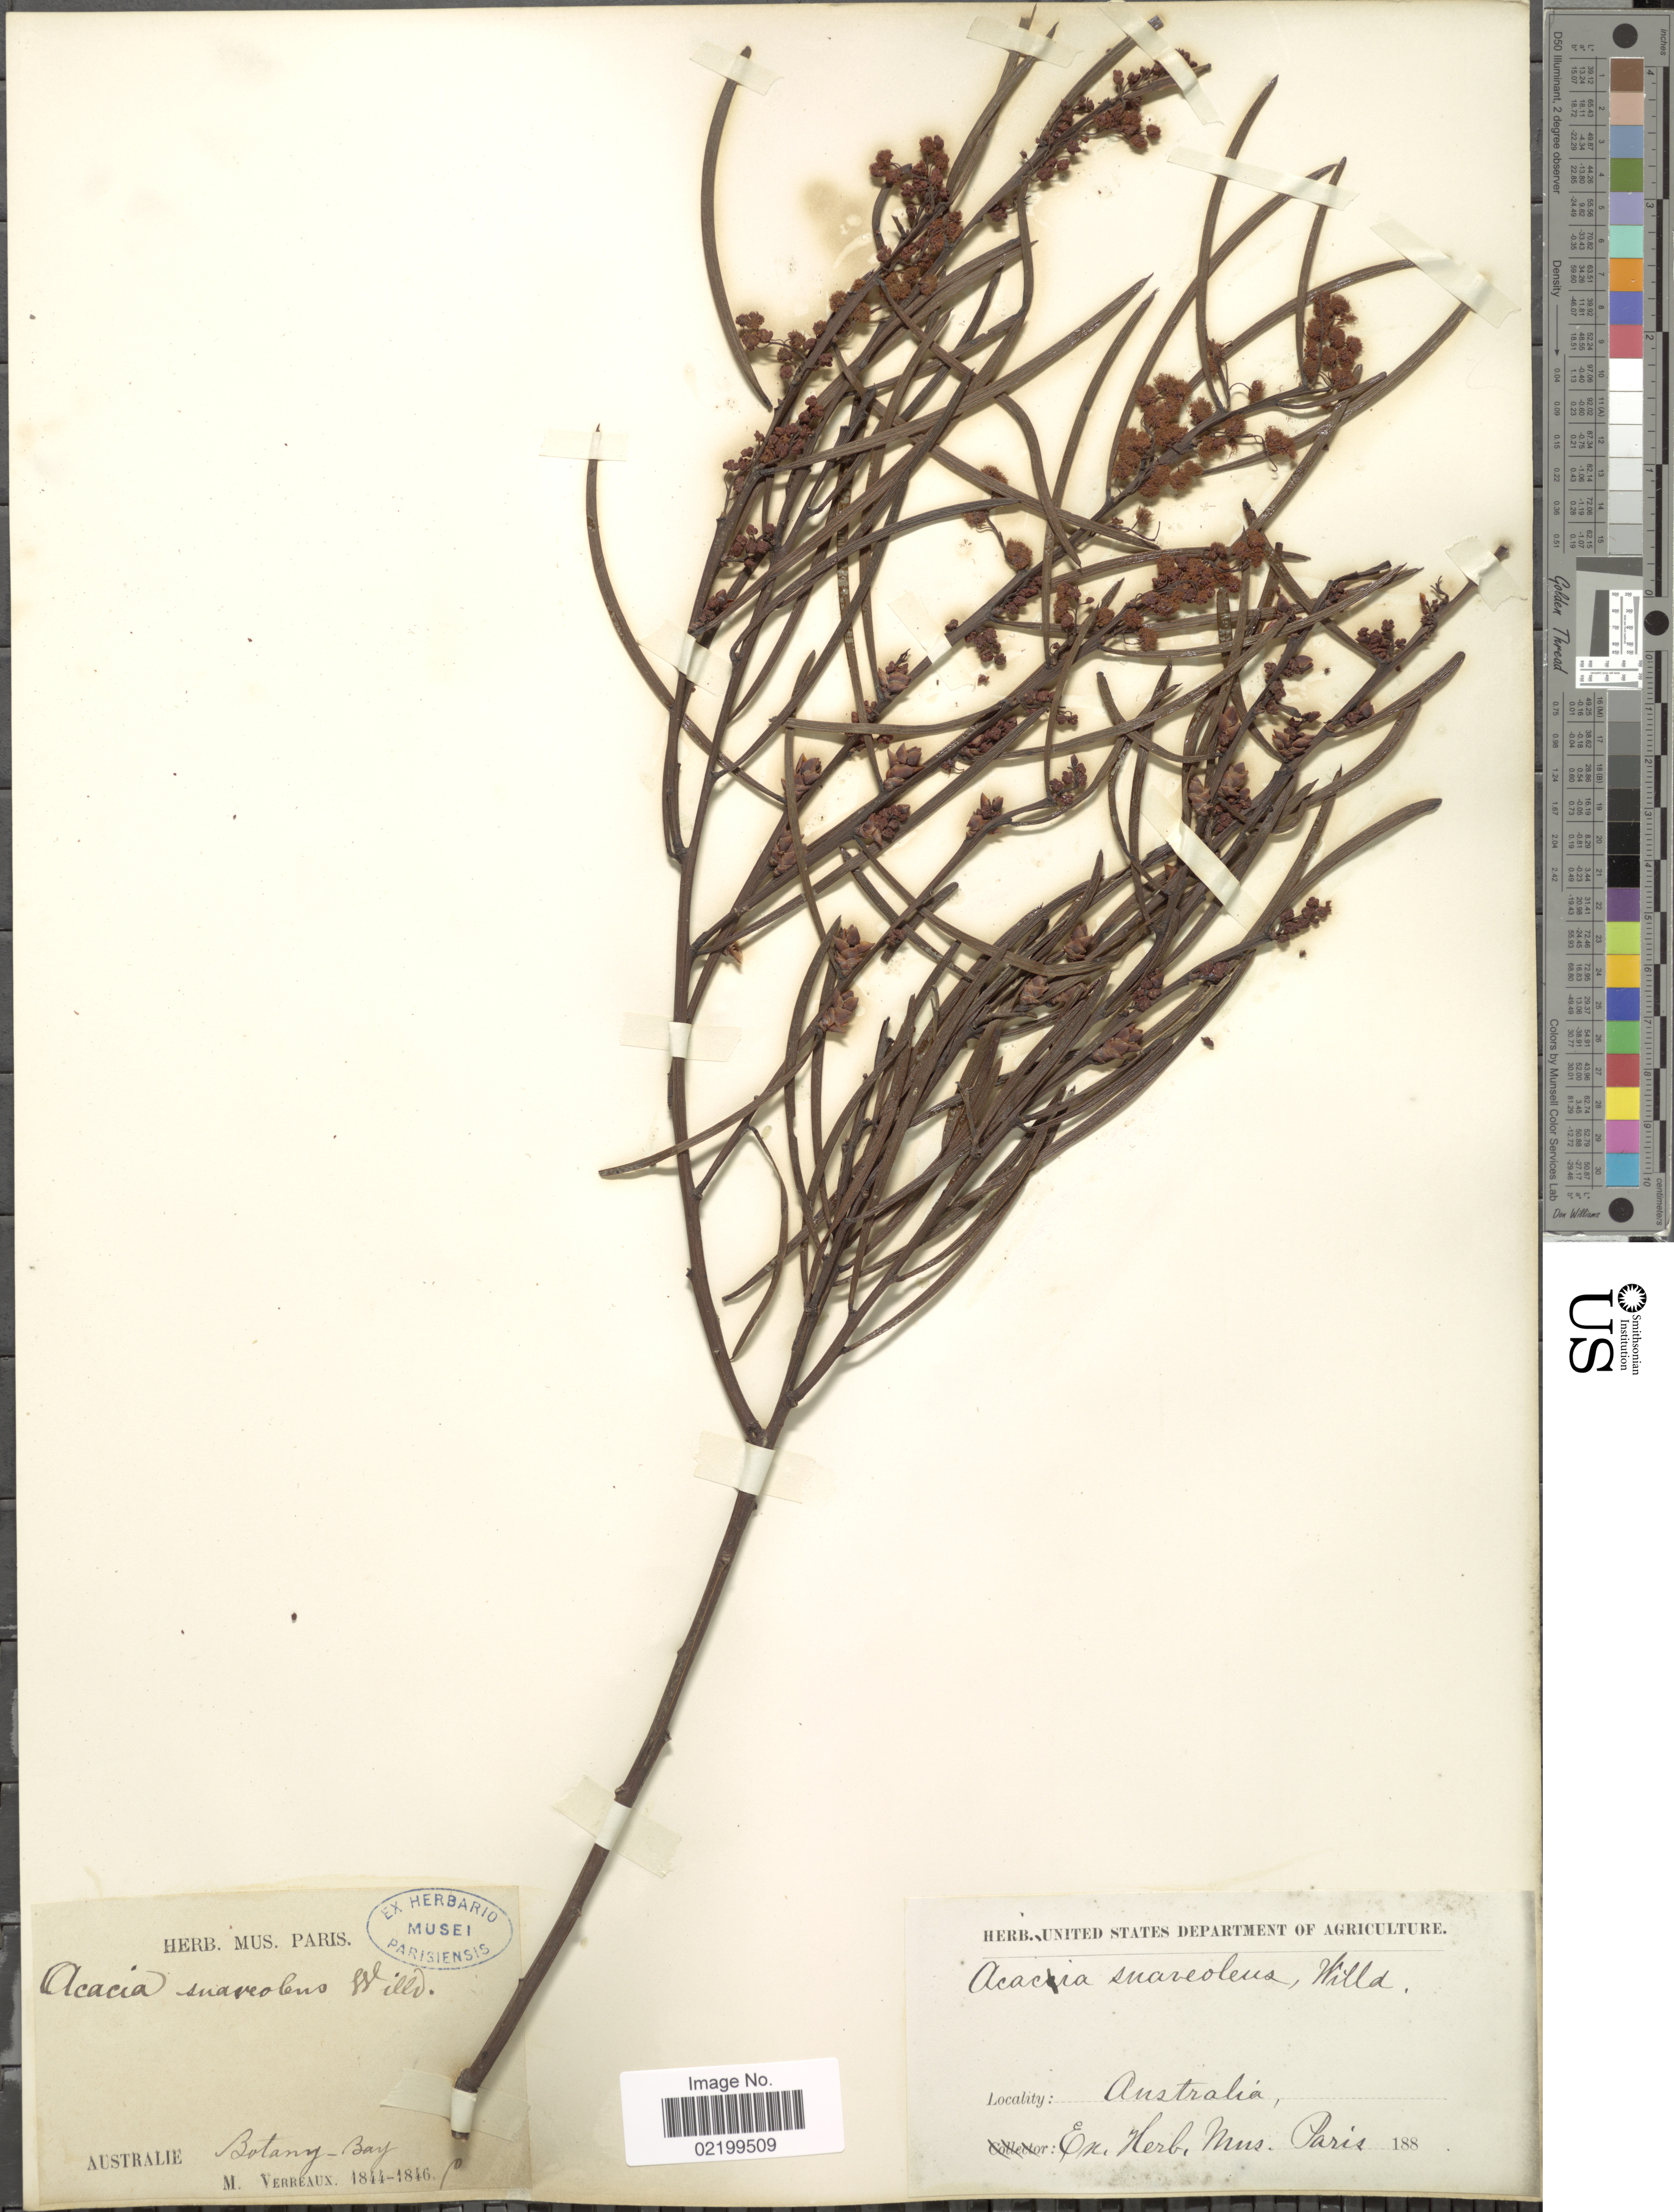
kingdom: Plantae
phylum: Tracheophyta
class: Magnoliopsida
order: Fabales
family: Fabaceae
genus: Acacia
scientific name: Acacia suaveolens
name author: (Sm.) Willd.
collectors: M. Verreaux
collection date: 1844/1846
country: Australia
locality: Botang Bay